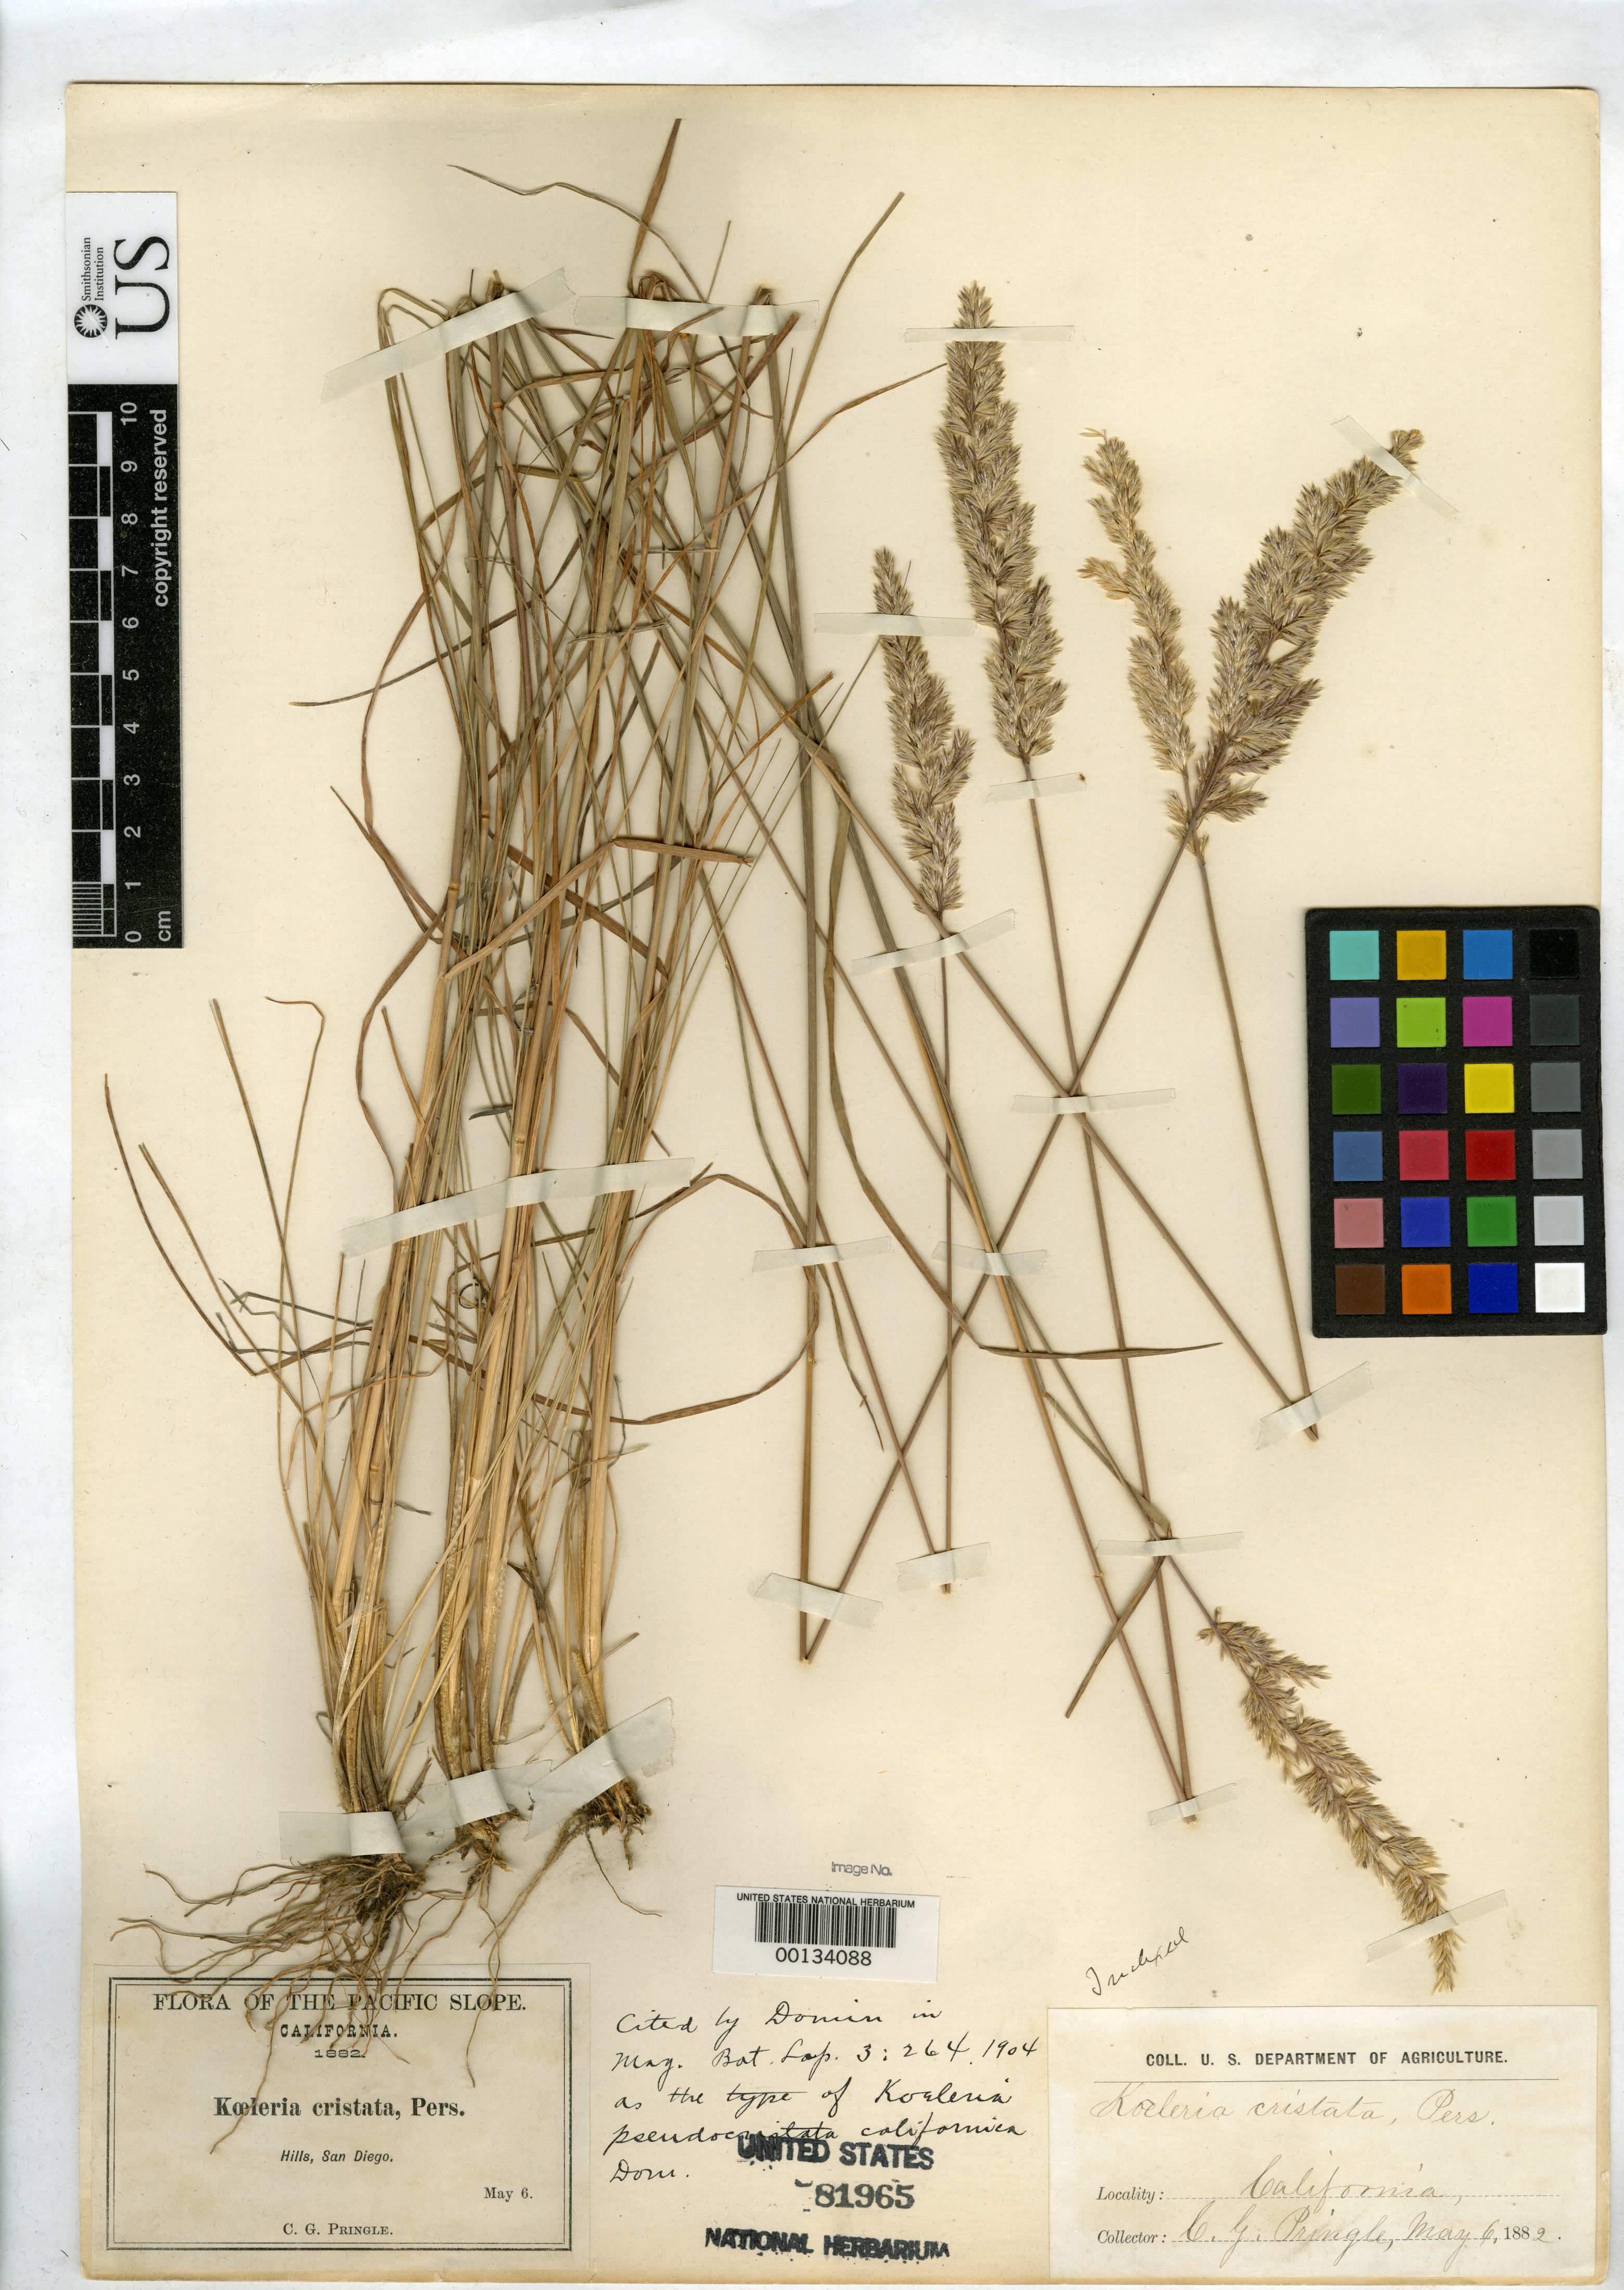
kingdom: Plantae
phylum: Tracheophyta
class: Liliopsida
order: Poales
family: Poaceae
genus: Koeleria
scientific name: Koeleria gracilis var. californica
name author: Domin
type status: Isotype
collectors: C. G. Pringle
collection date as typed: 06 May 1882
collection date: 1882-05-06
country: United States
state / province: California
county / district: San Diego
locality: Hills, San Diego.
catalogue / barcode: US 81965